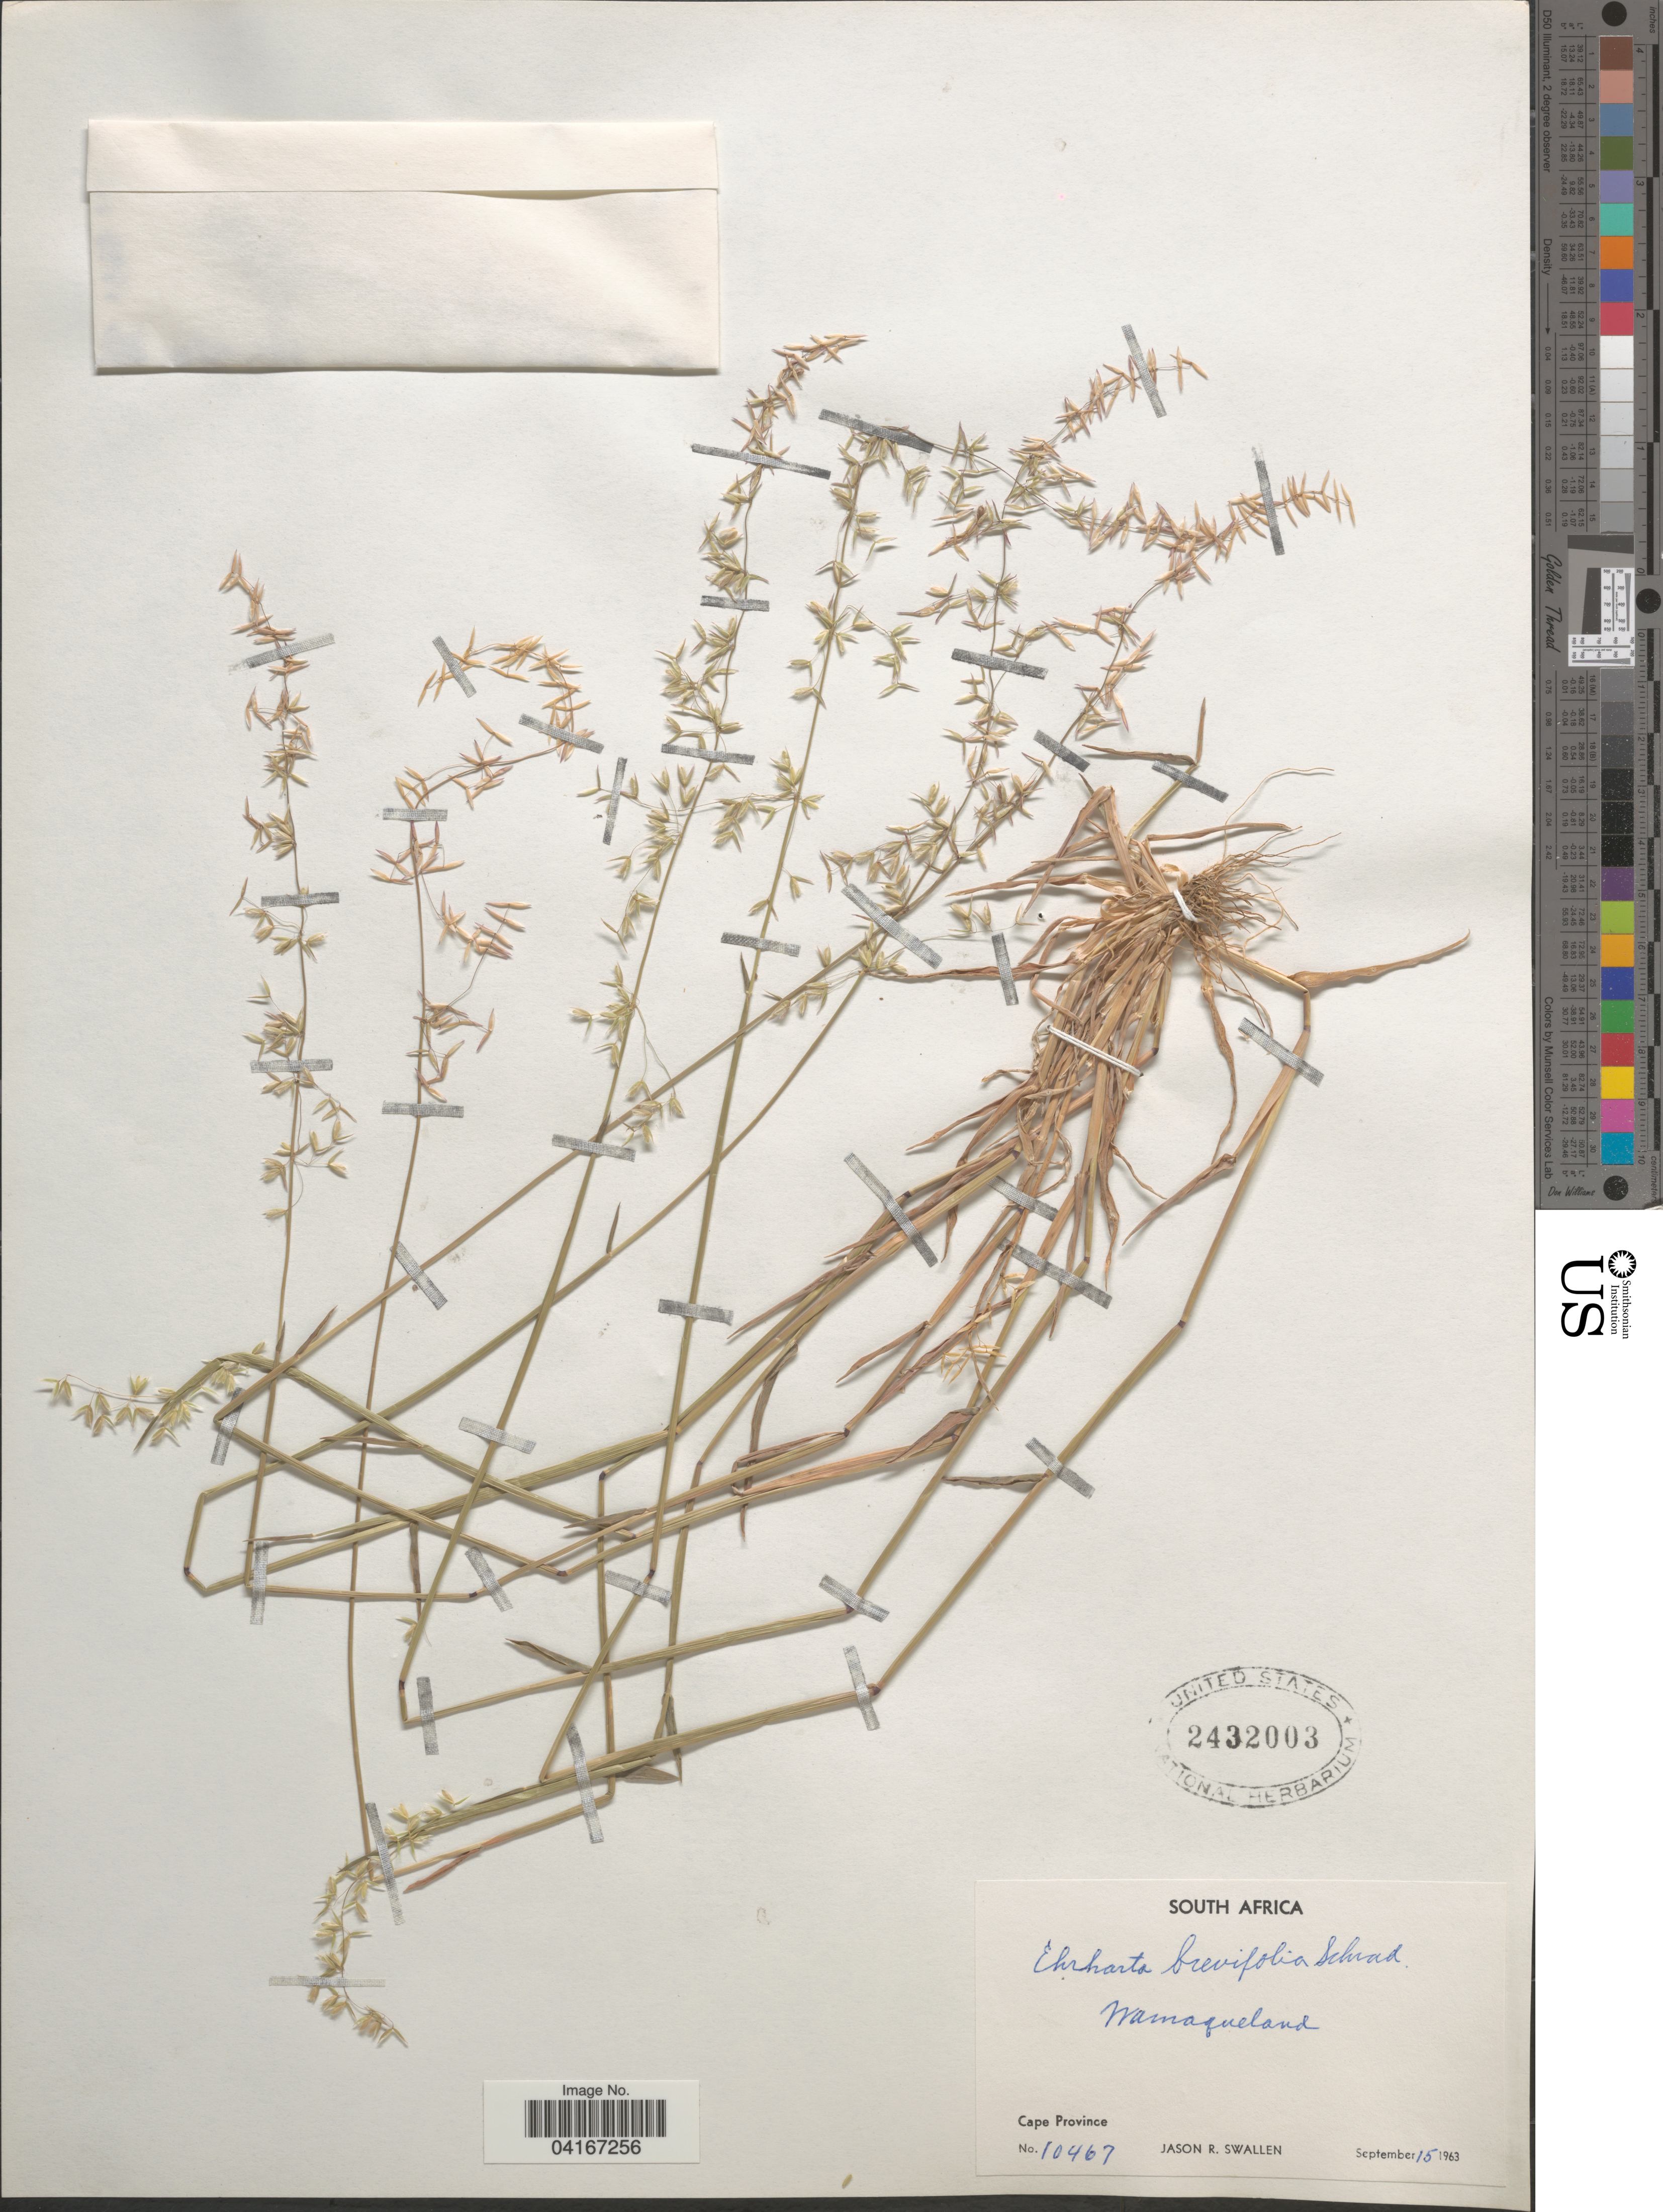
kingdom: Plantae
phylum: Tracheophyta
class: Liliopsida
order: Poales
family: Poaceae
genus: Ehrharta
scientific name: Ehrharta brevifolia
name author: Schrad.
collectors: J. R. Swallen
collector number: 10467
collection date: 1963-09-15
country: South Africa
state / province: Northern Cape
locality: Namaqueland.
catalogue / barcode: US 2432003